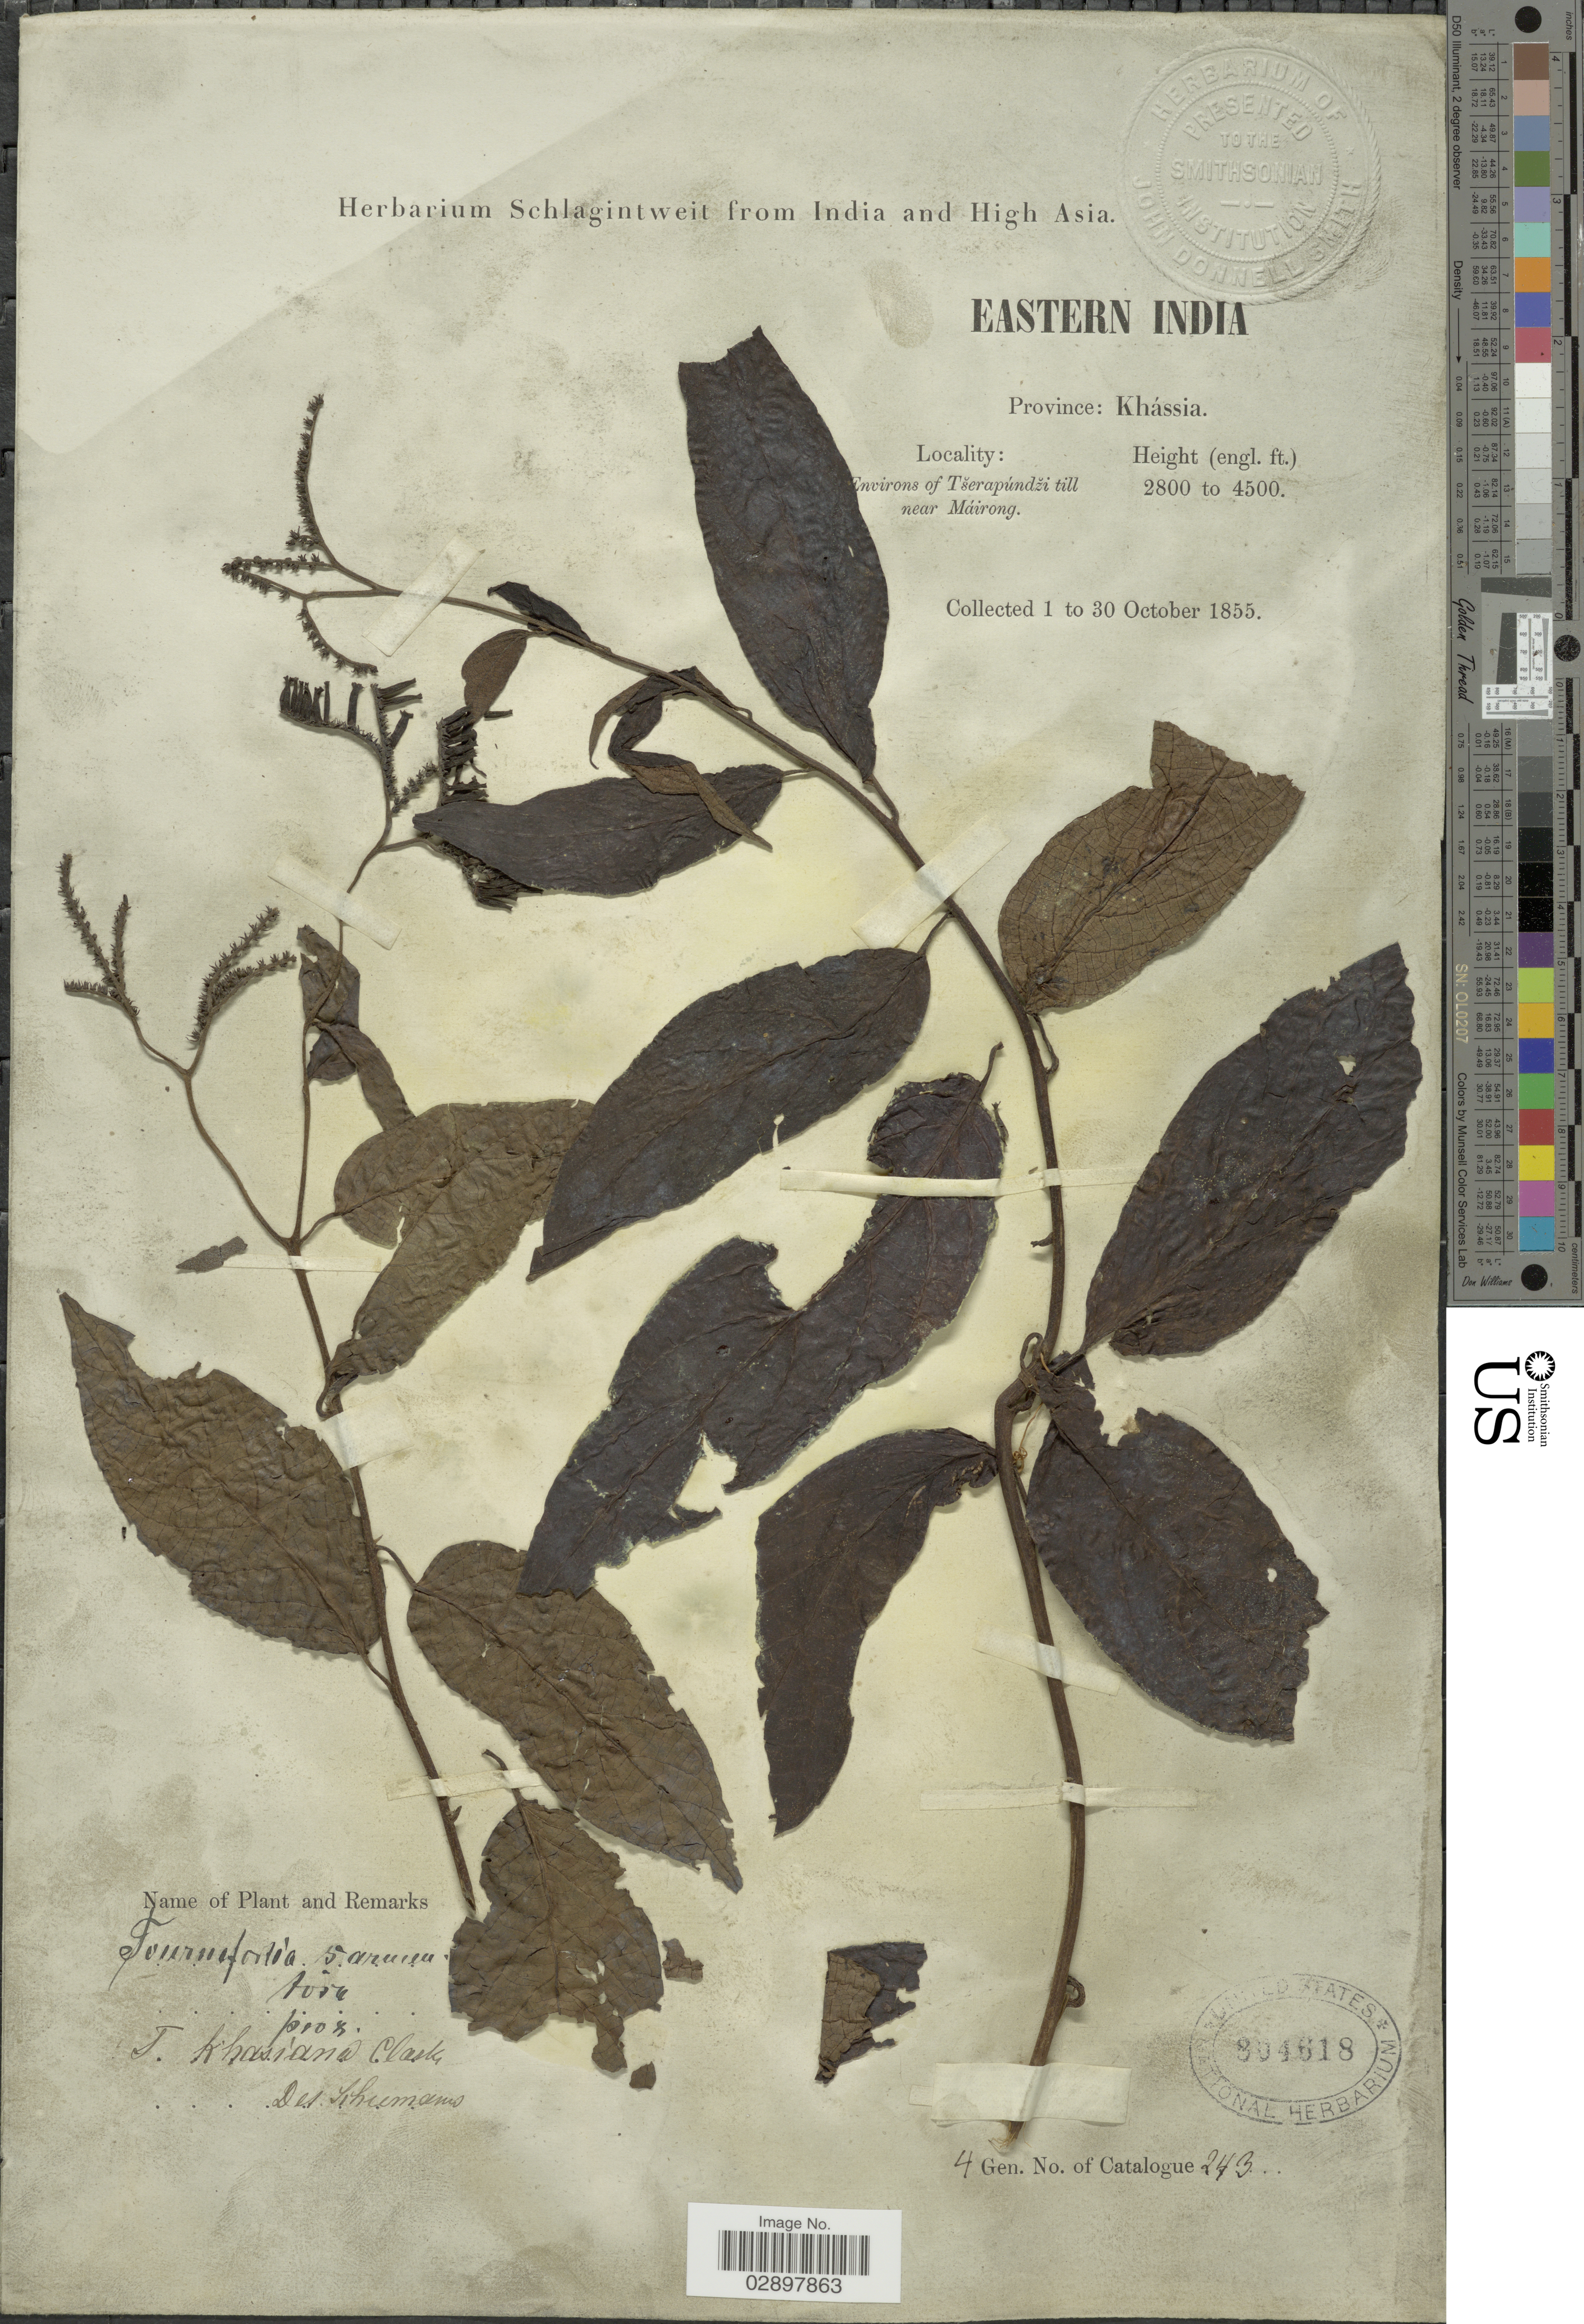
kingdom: Plantae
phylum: Tracheophyta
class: Magnoliopsida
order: Boraginales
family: Heliotropiaceae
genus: Tournefortia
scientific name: Tournefortia sarmentosa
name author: Lam.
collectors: ex herb. Schlagintweit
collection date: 1855-10-01/1855-10-30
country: India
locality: Eastern India. Province: Khássia. Environs of Tserapundzi till near Máirong.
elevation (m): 853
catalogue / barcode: US 804618